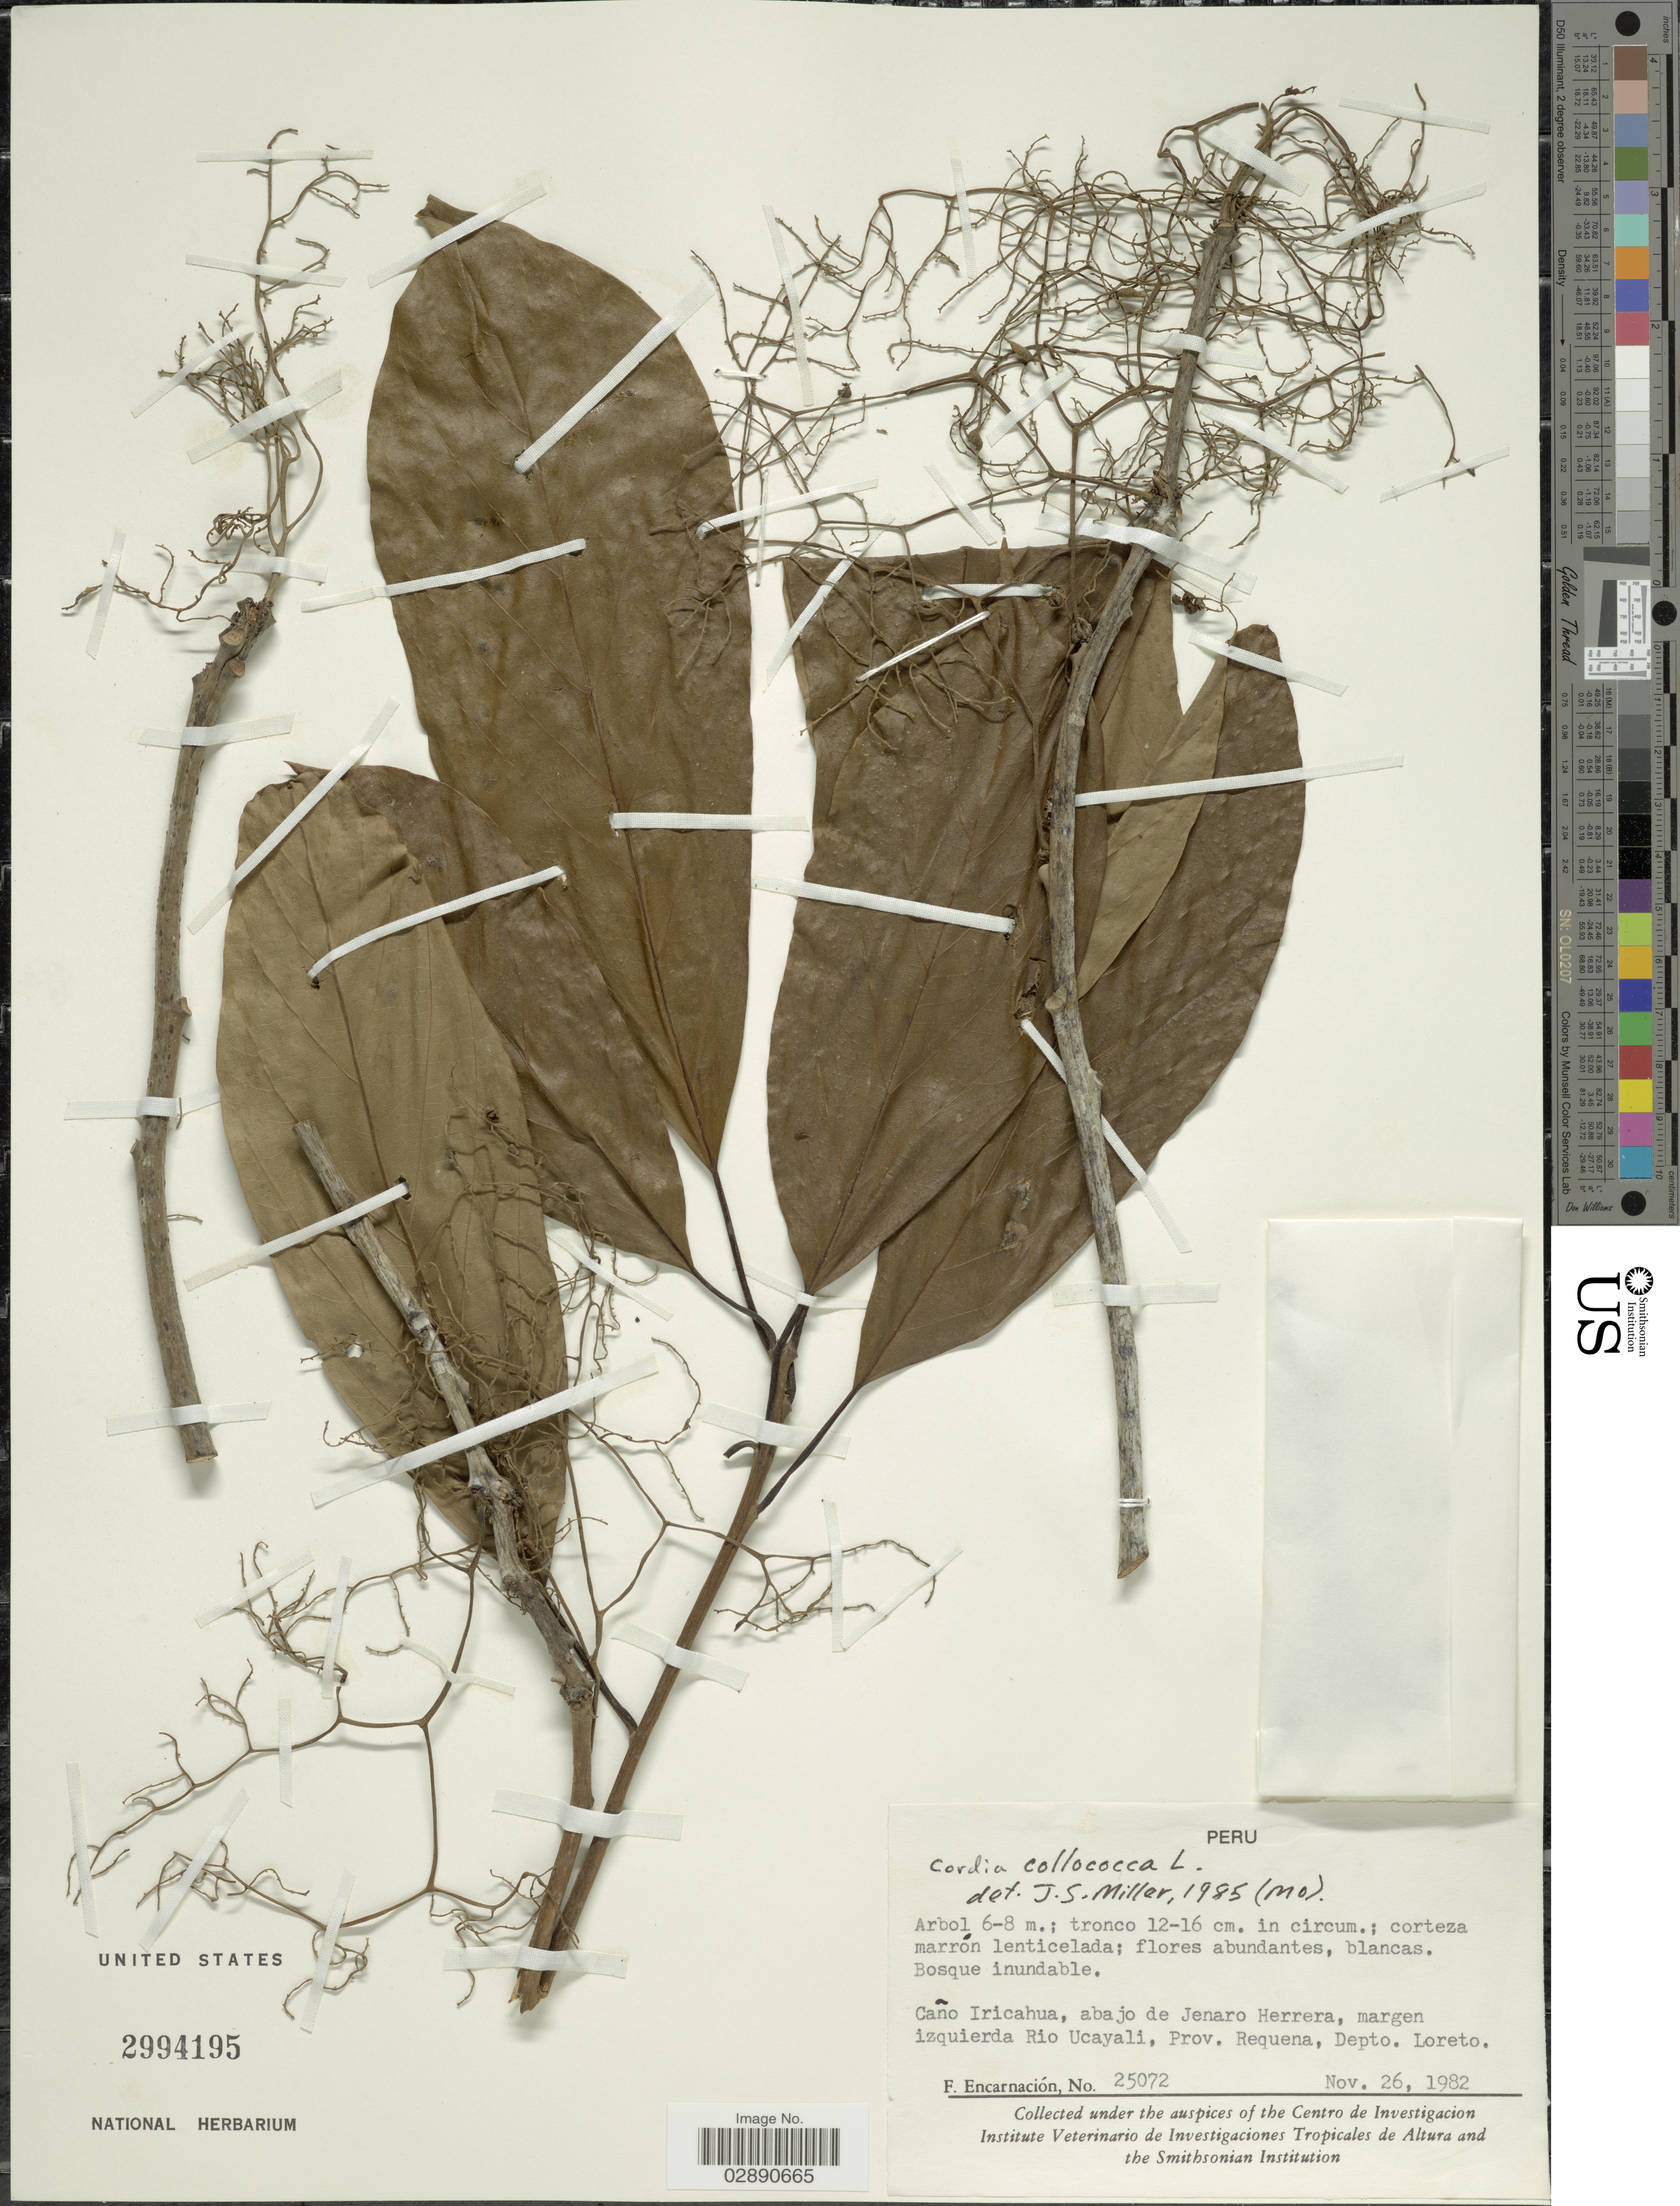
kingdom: Plantae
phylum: Tracheophyta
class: Magnoliopsida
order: Boraginales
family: Cordiaceae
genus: Cordia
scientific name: Cordia collococca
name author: L.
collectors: F. Encarnación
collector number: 25072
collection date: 1982-11-26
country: Peru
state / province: Loreto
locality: Caño Iricahua, abajo de Jenaro Herrera, margen izquierda Rio Ucayali, Prov. Requena, Depto. Loreto.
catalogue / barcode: US 2994195